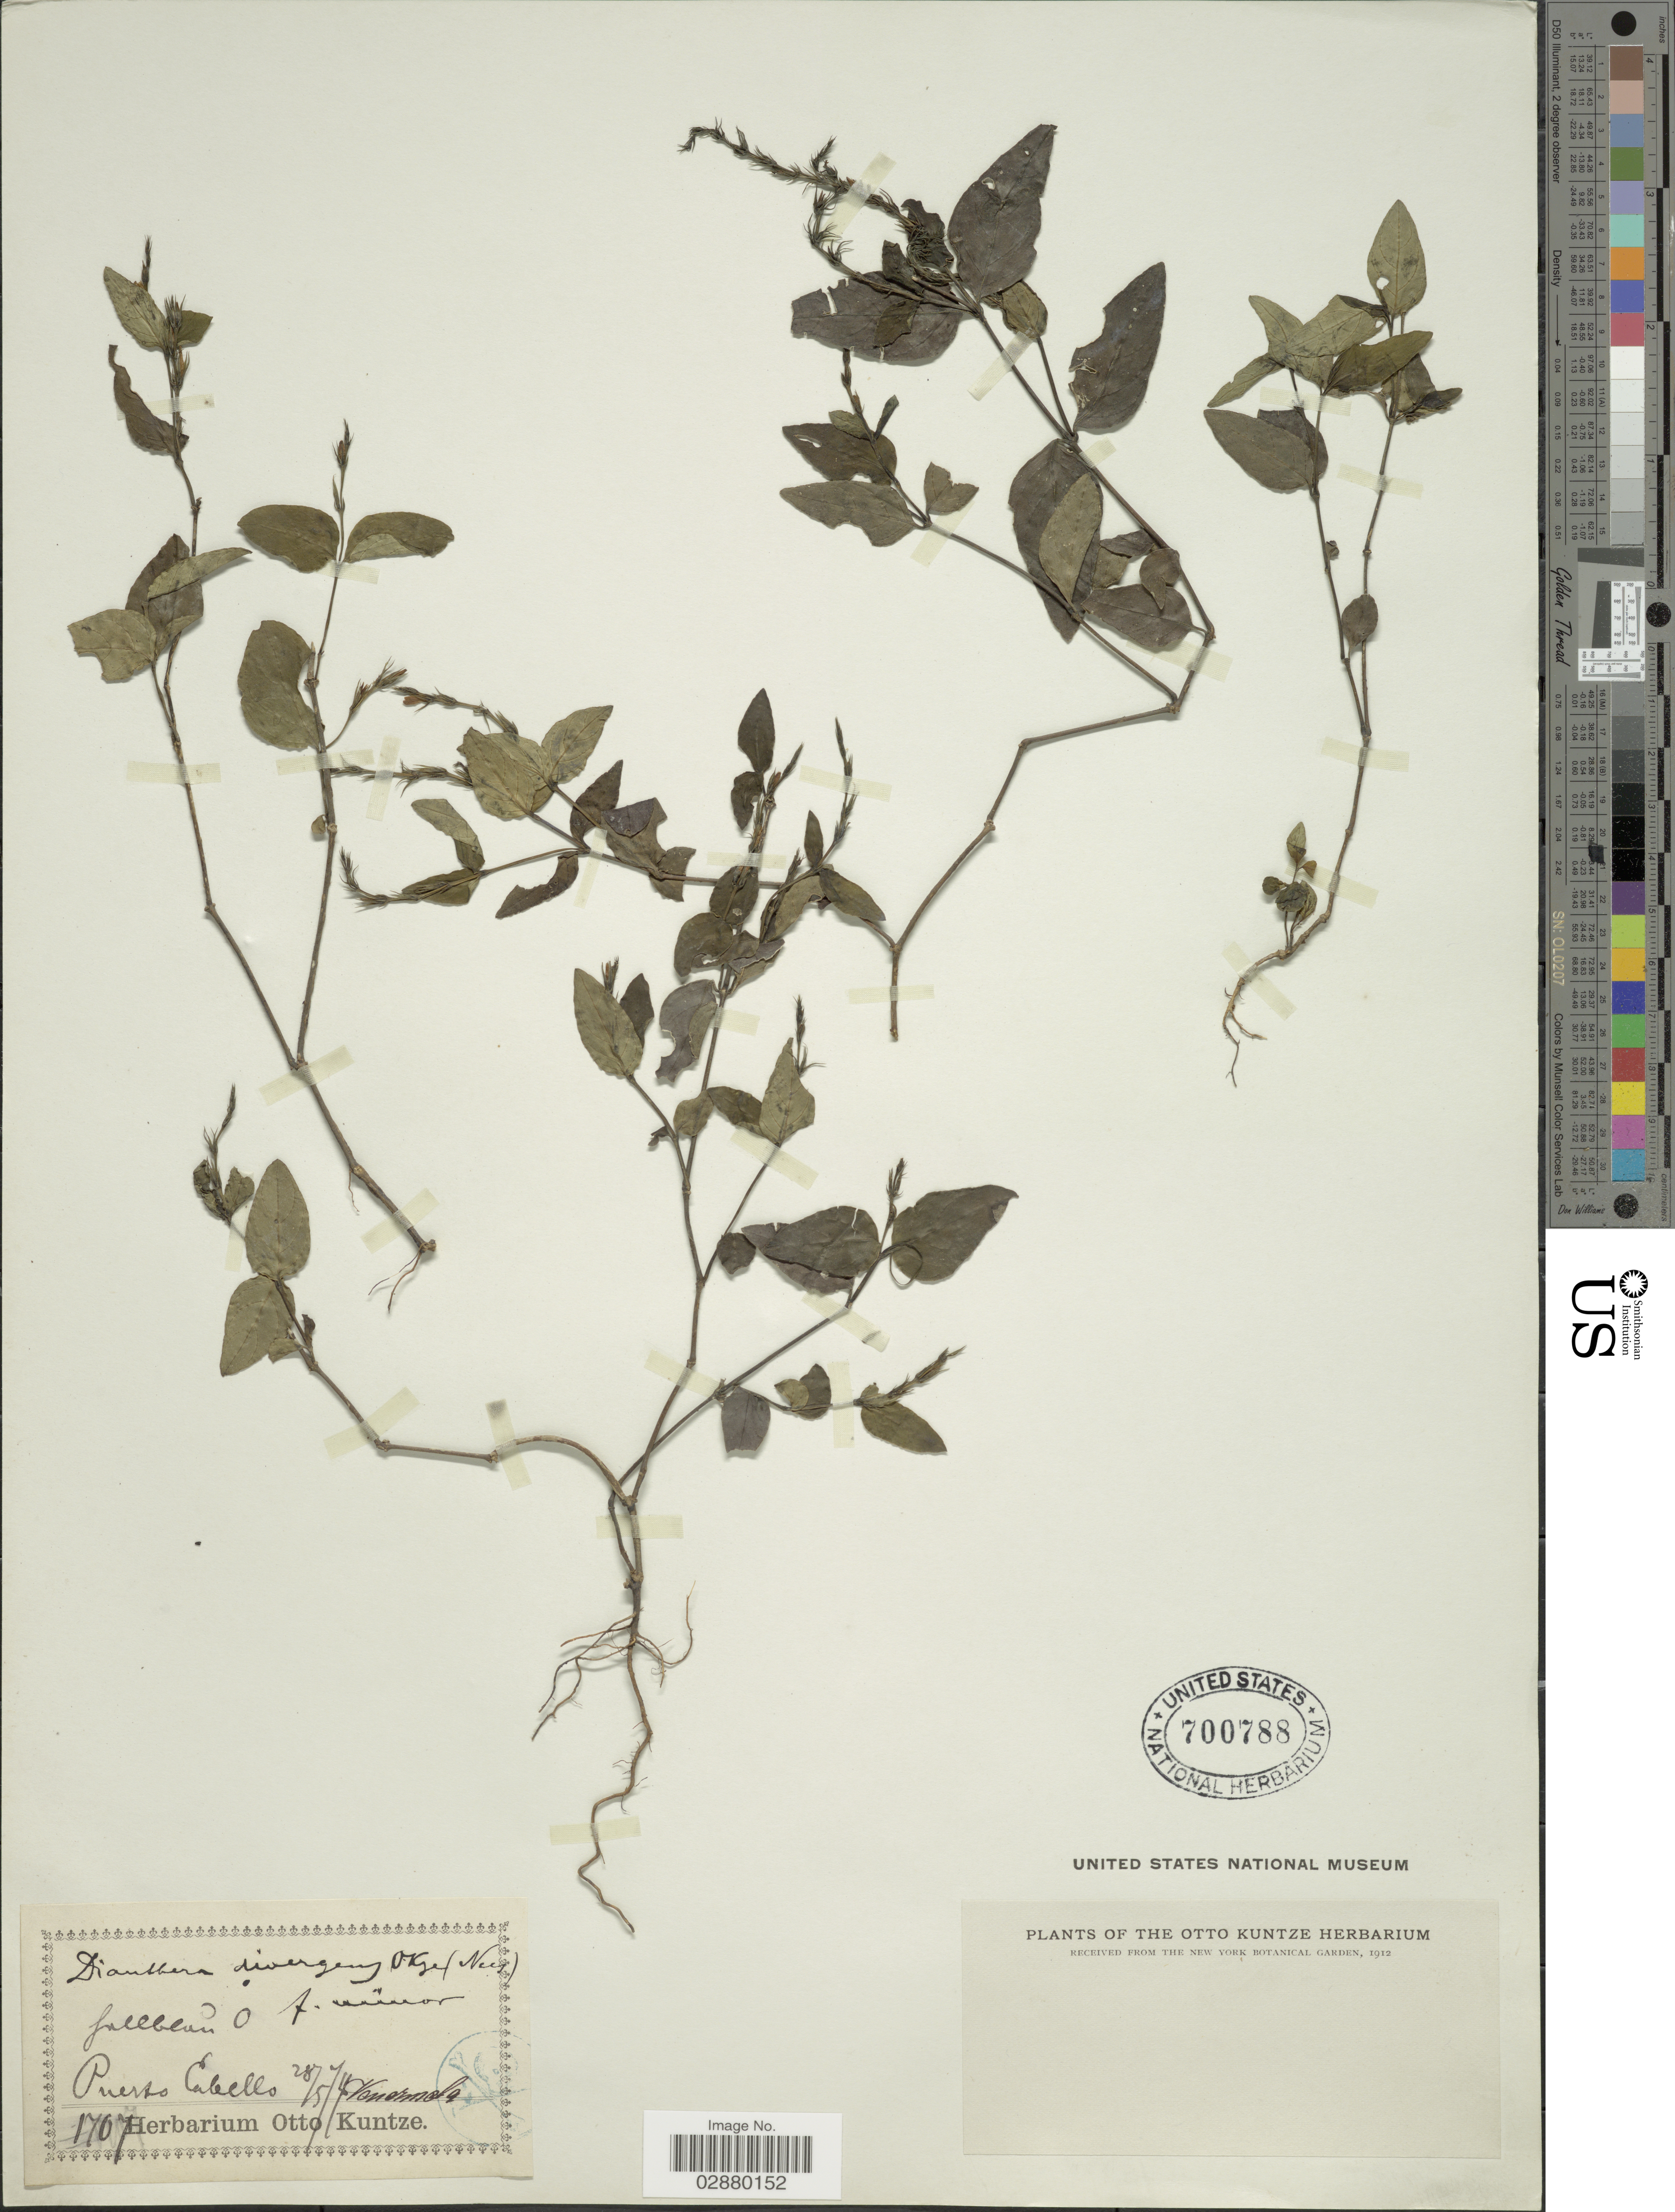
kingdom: Plantae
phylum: Tracheophyta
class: Magnoliopsida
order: Lamiales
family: Acanthaceae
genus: Justicia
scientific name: Justicia pleurolarynx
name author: (S.F. Blake) V.M. Badillo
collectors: ex herb. Otto Kuntze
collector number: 1707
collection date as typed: Transcribed d/m/y: 28/5/4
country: Venezuela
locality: Puerto Cabello.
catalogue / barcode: US 700788